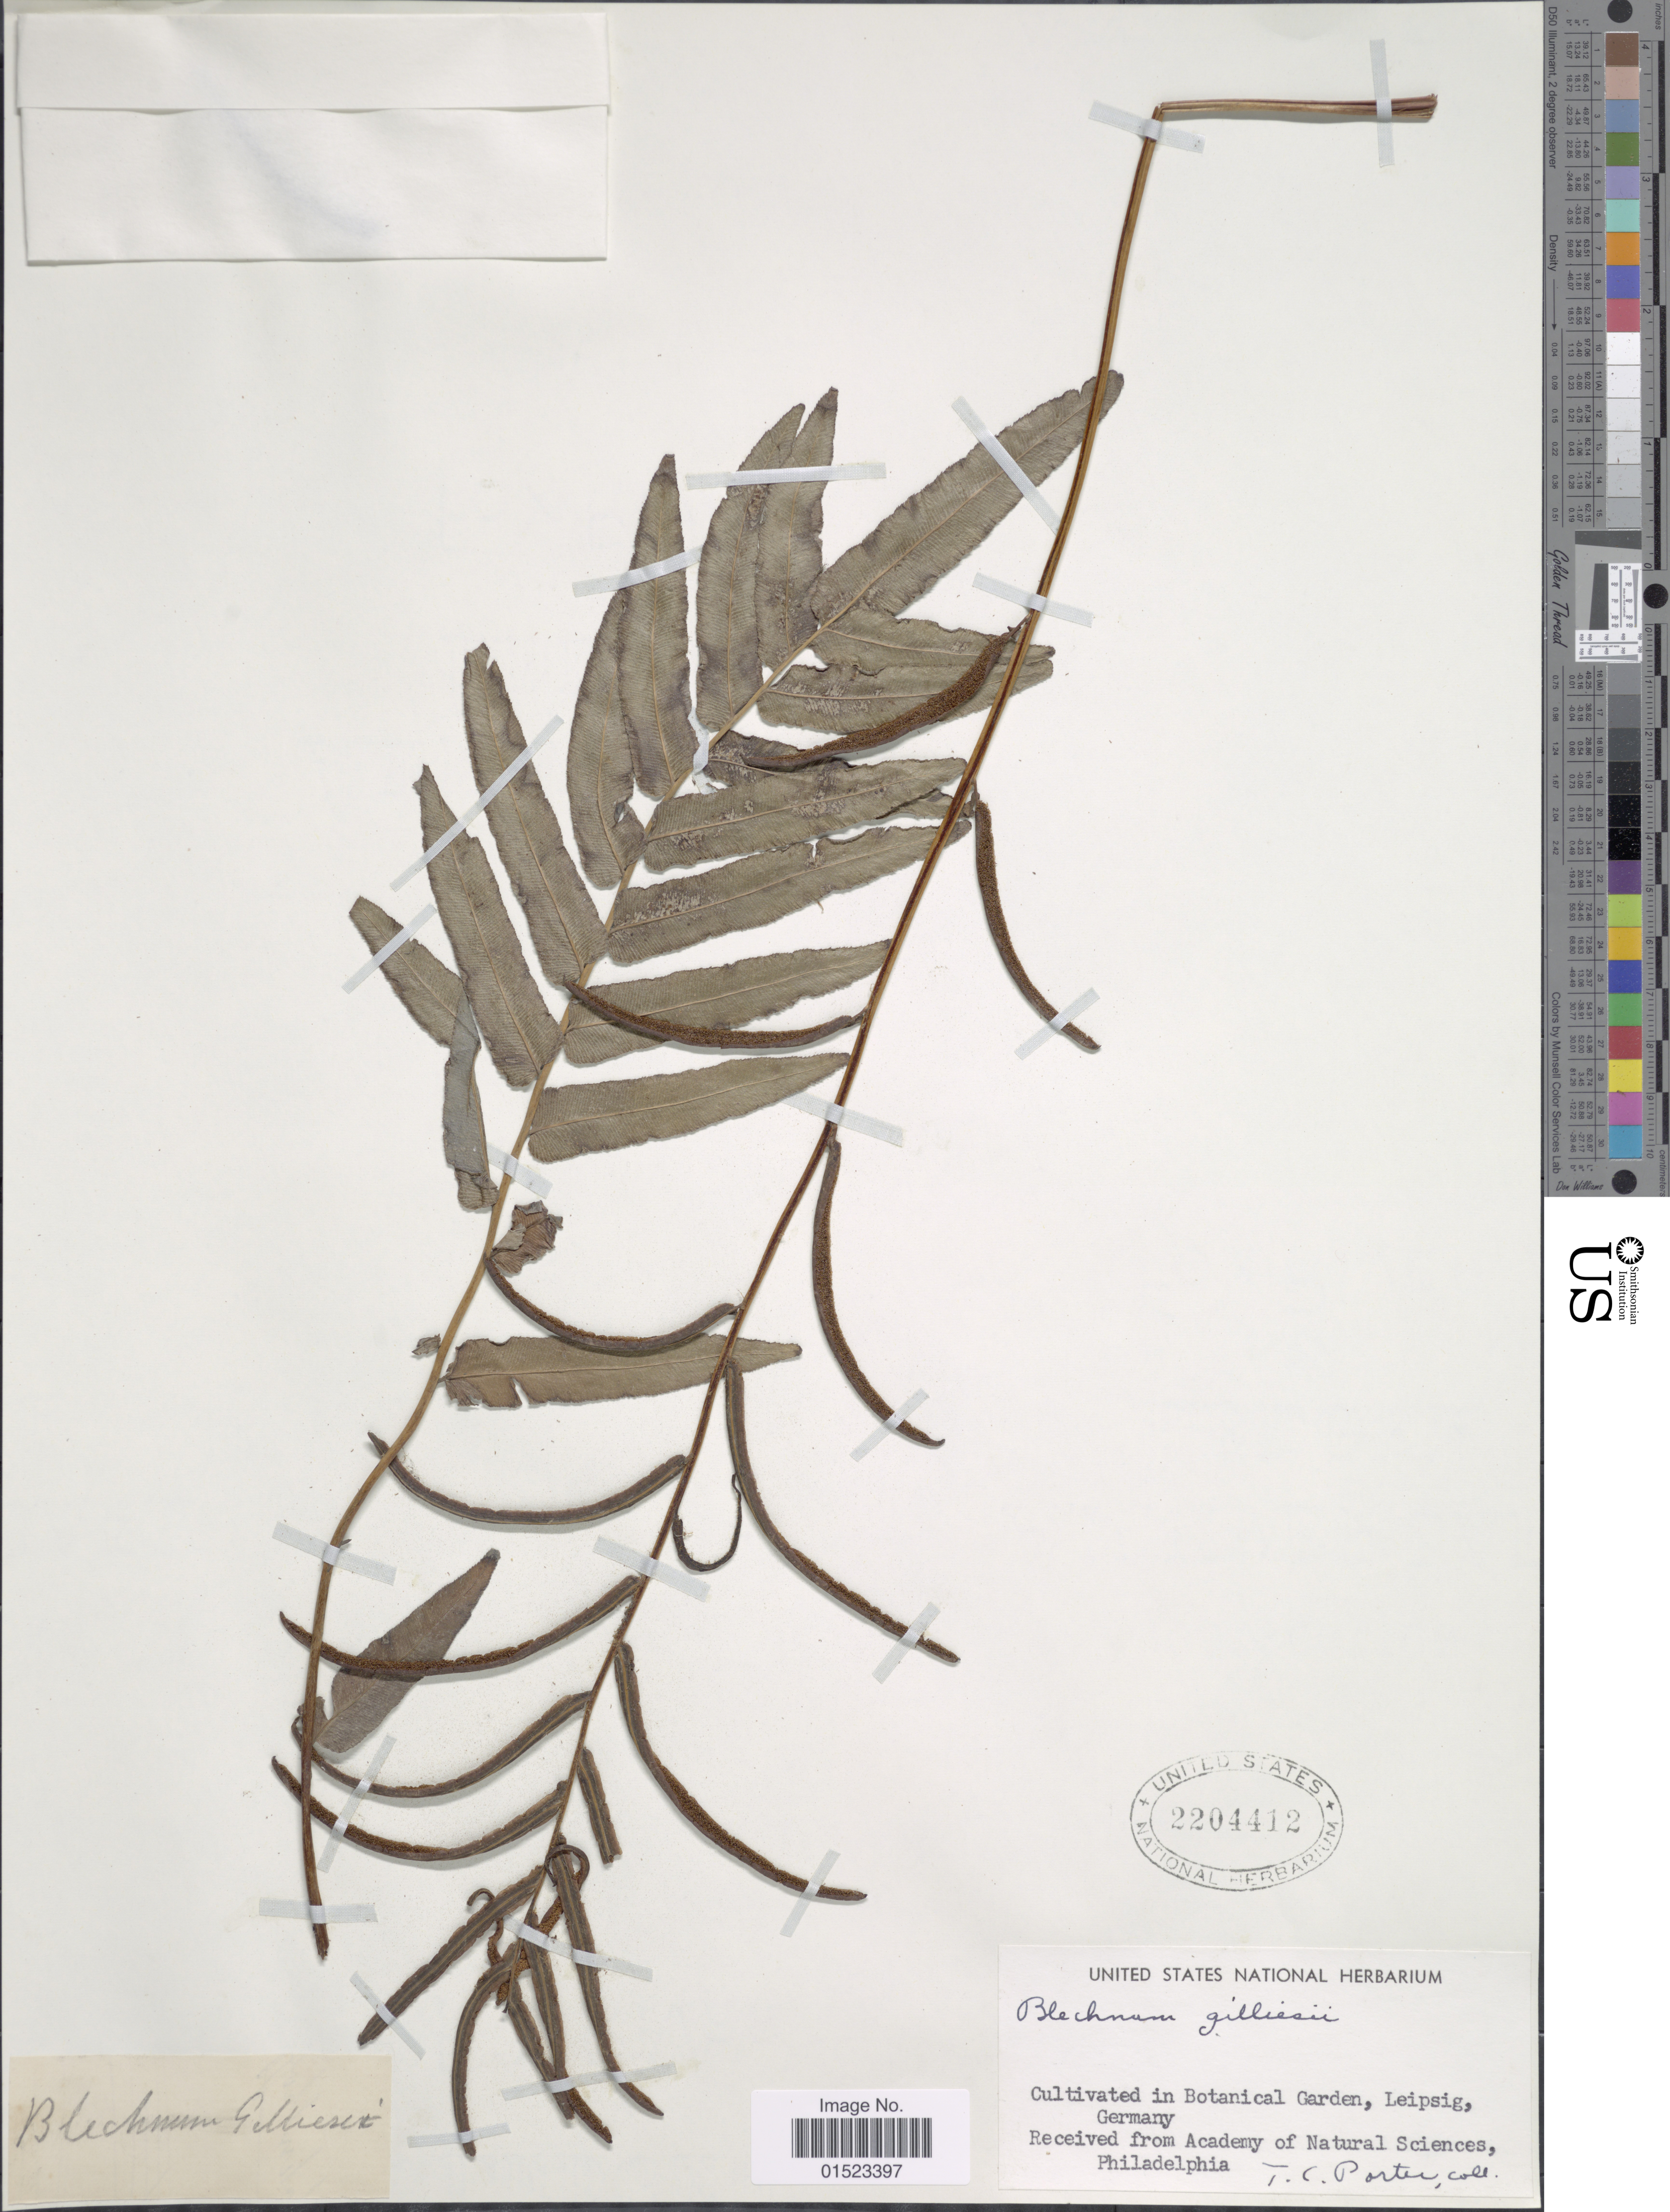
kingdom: Plantae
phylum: Tracheophyta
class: Polypodiopsida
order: Polypodiales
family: Blechnaceae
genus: Blechnum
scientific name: Blechnum gilliesii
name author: (Hook. & Grev.) Mett.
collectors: T. C. Porter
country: Germany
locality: Botanical Garden, Leipsig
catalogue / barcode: US 2204412